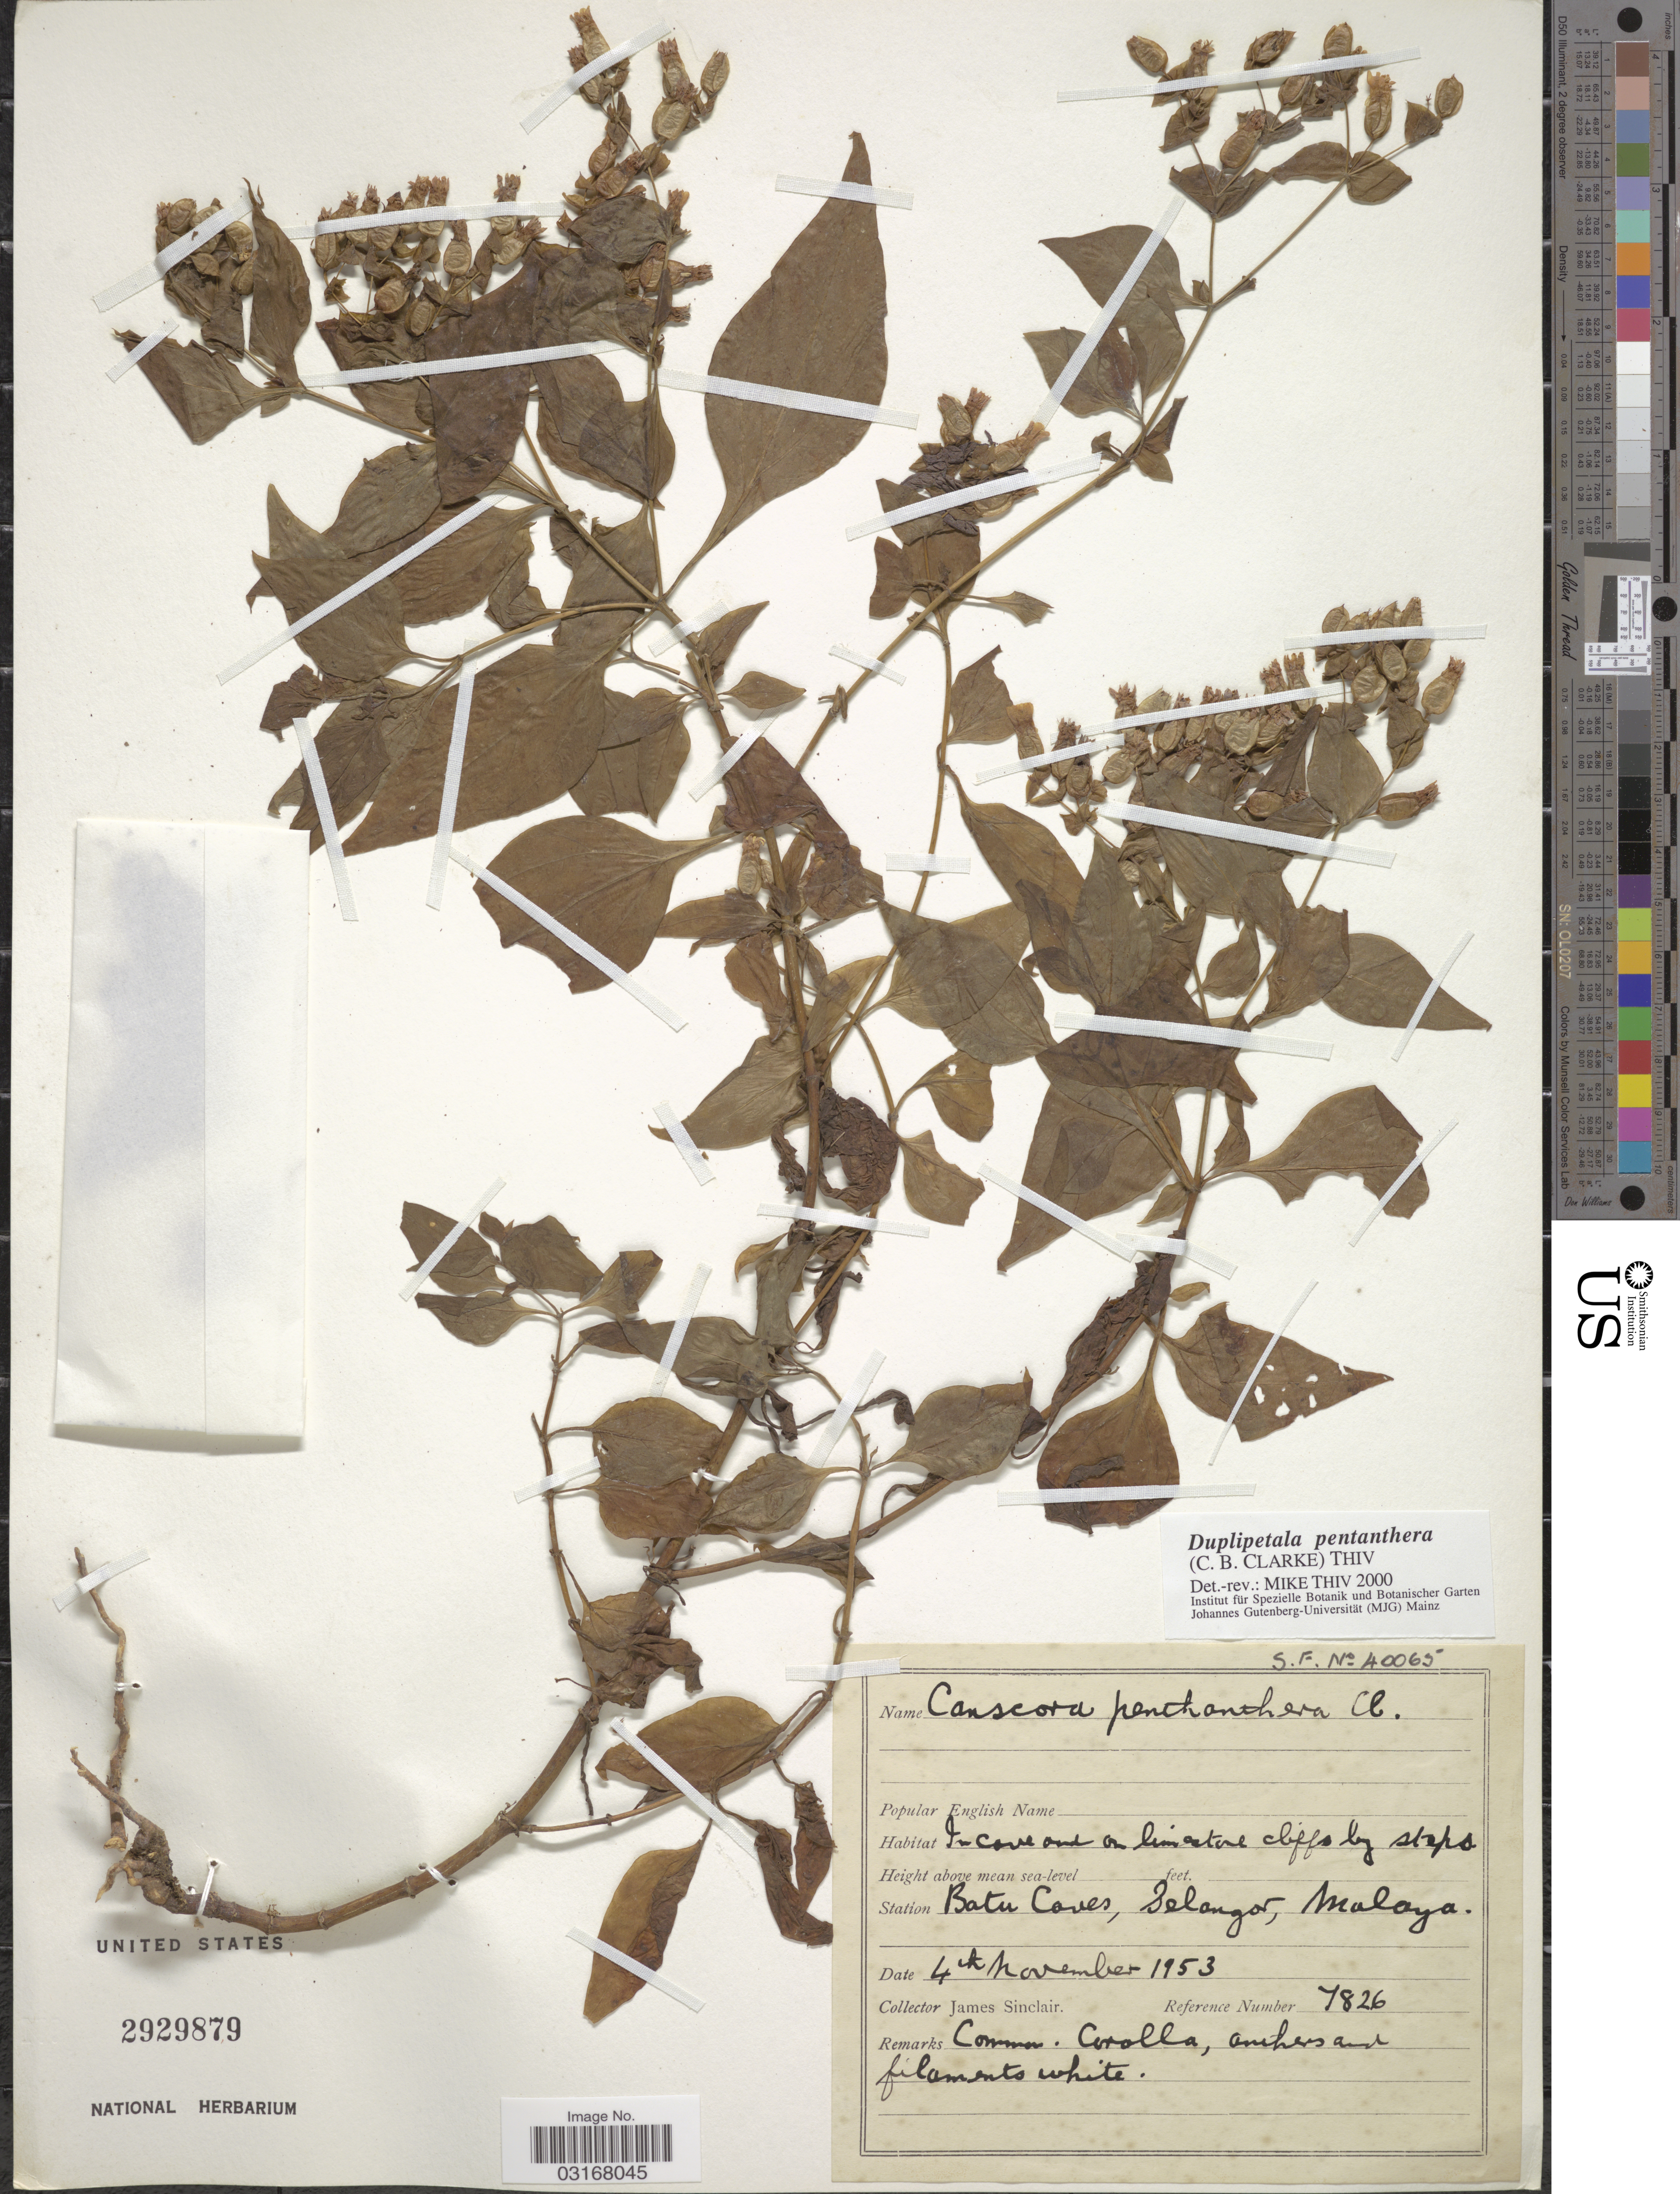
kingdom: Plantae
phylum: Tracheophyta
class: Magnoliopsida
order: Gentianales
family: Gentianaceae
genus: Duplipetala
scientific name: Duplipetala sp.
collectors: J. Sinclair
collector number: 7826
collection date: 1953-11-04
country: Malaysia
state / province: Selangor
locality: Station Batu Coves.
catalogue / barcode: US 2929879